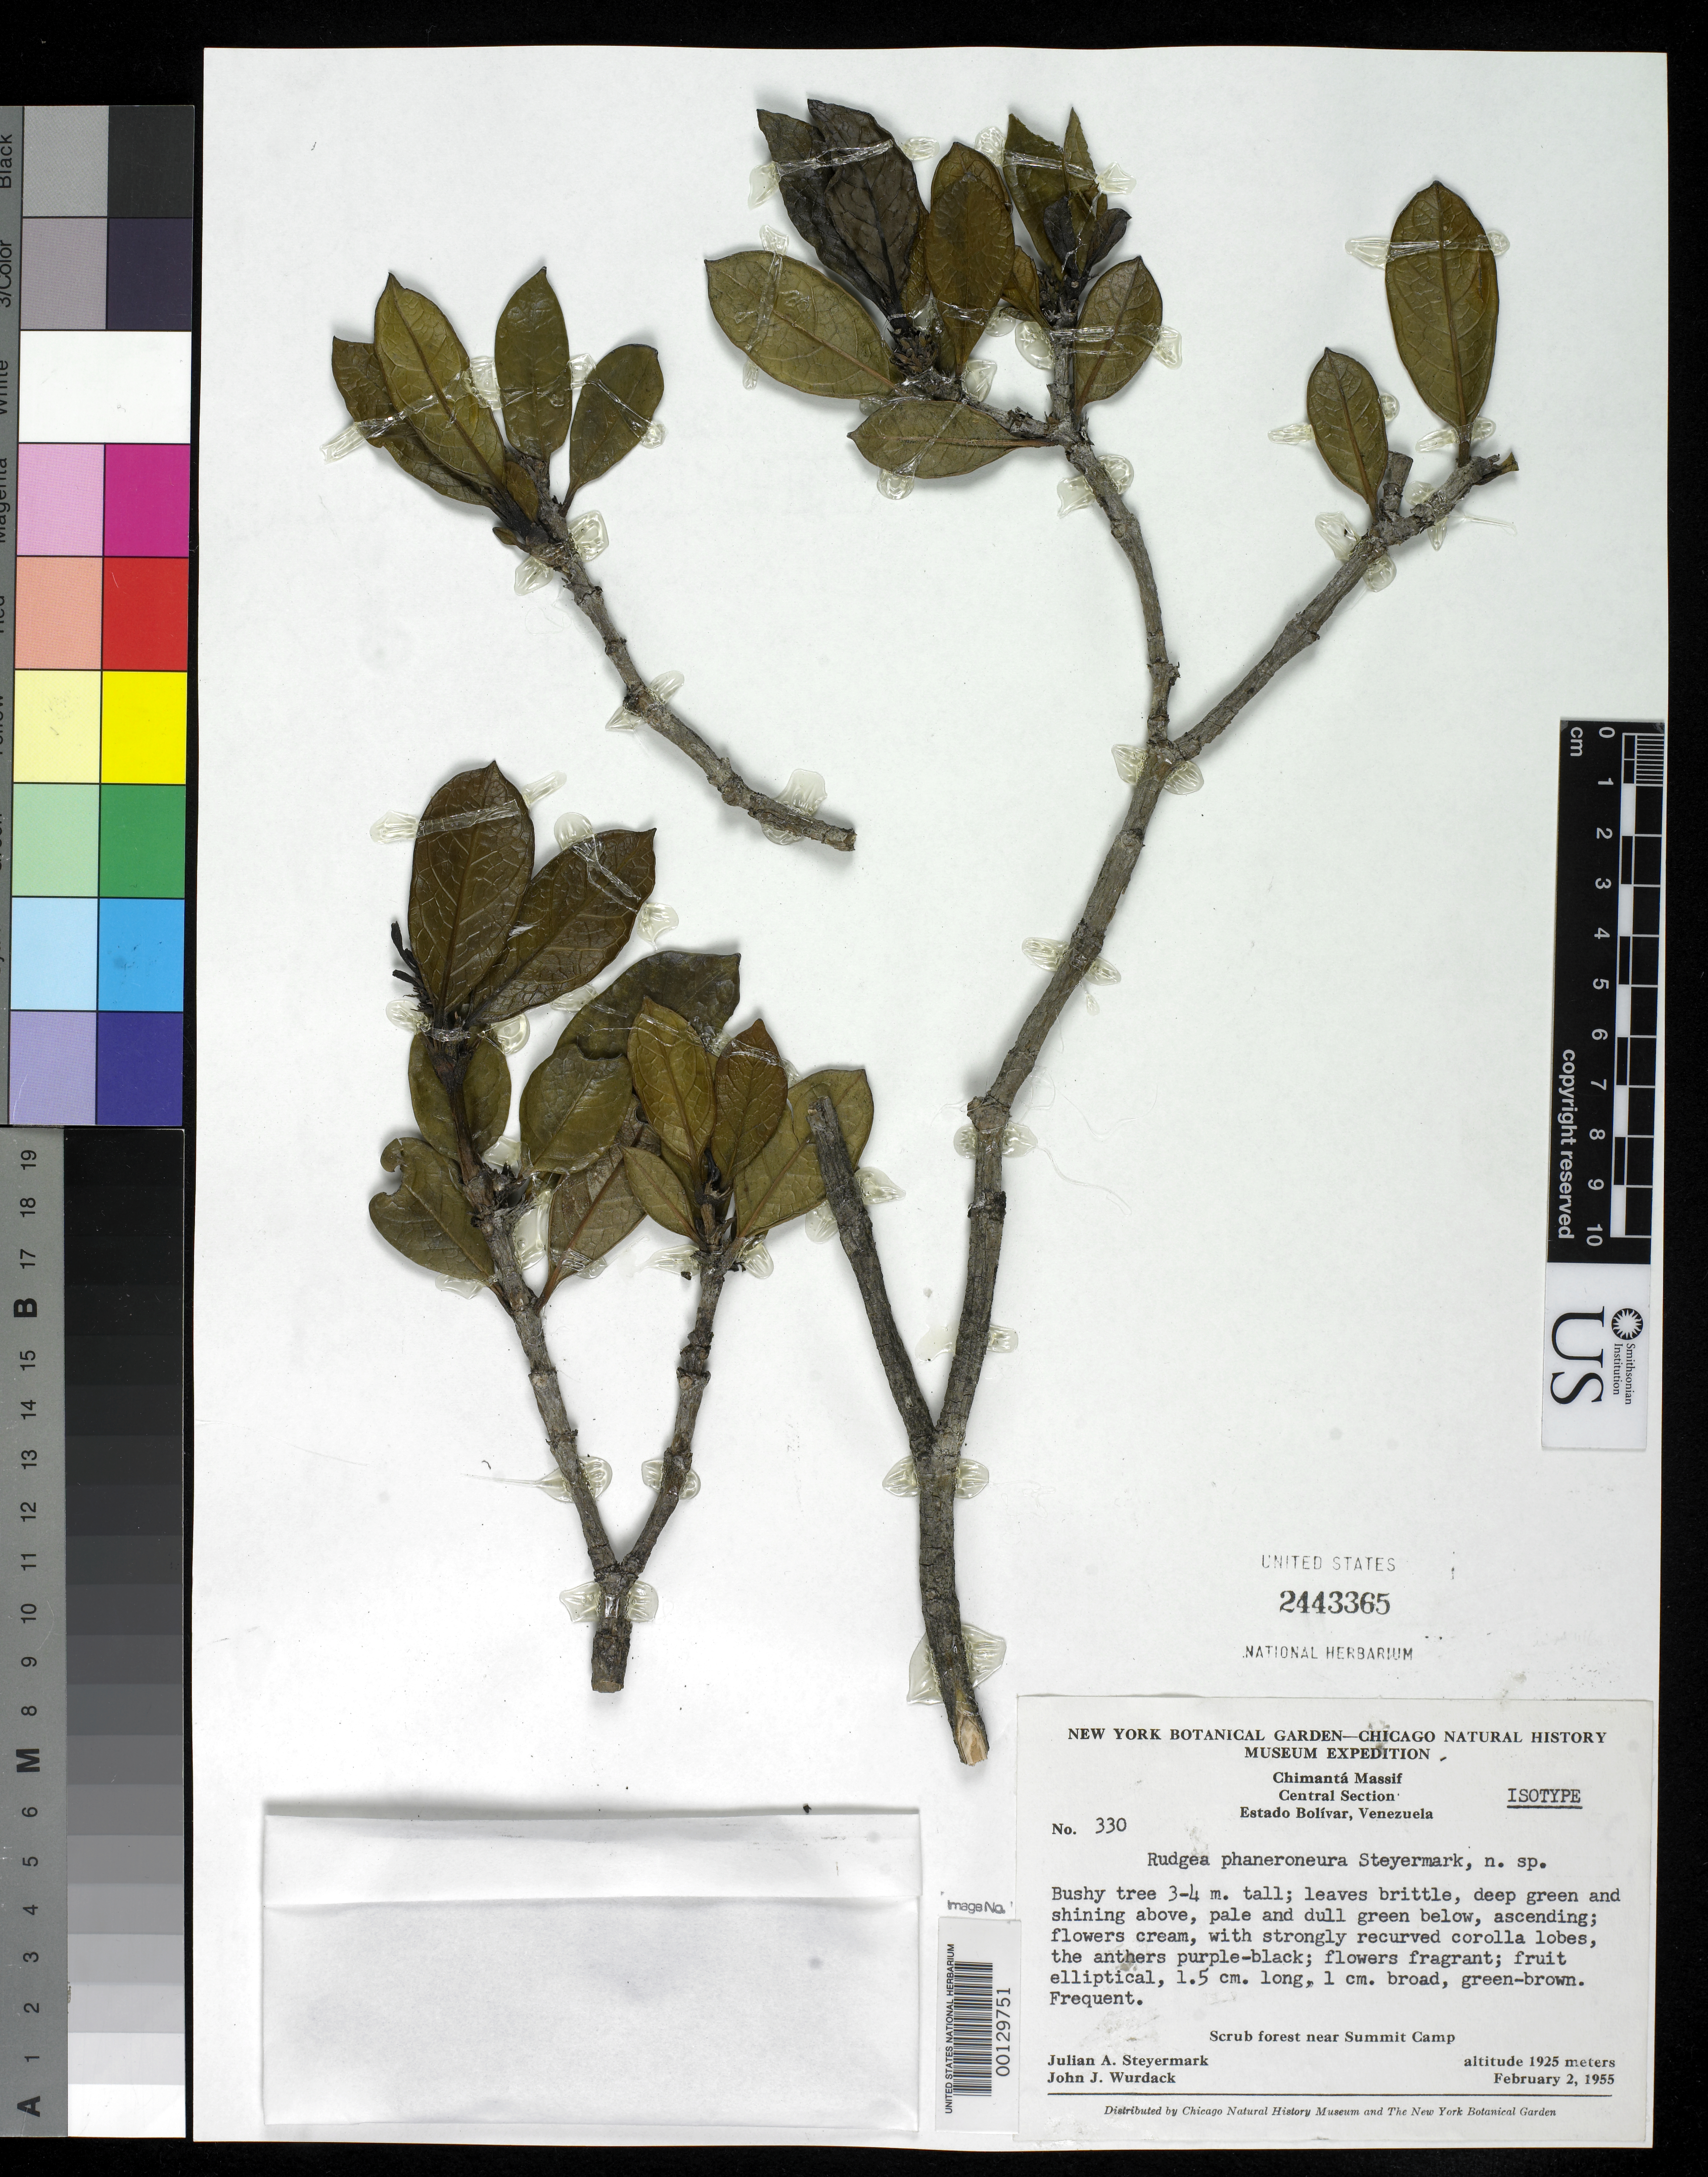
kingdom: Plantae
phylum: Tracheophyta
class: Magnoliopsida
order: Gentianales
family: Rubiaceae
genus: Rudgea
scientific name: Rudgea phaneroneura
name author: Steyerm.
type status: Isotype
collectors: J. Steyermark & J. J. Wurdack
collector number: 330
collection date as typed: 02 Feb 1955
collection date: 1955-02-02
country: Venezuela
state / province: Bolivar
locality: Chimanta Massif.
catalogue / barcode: US 2443365